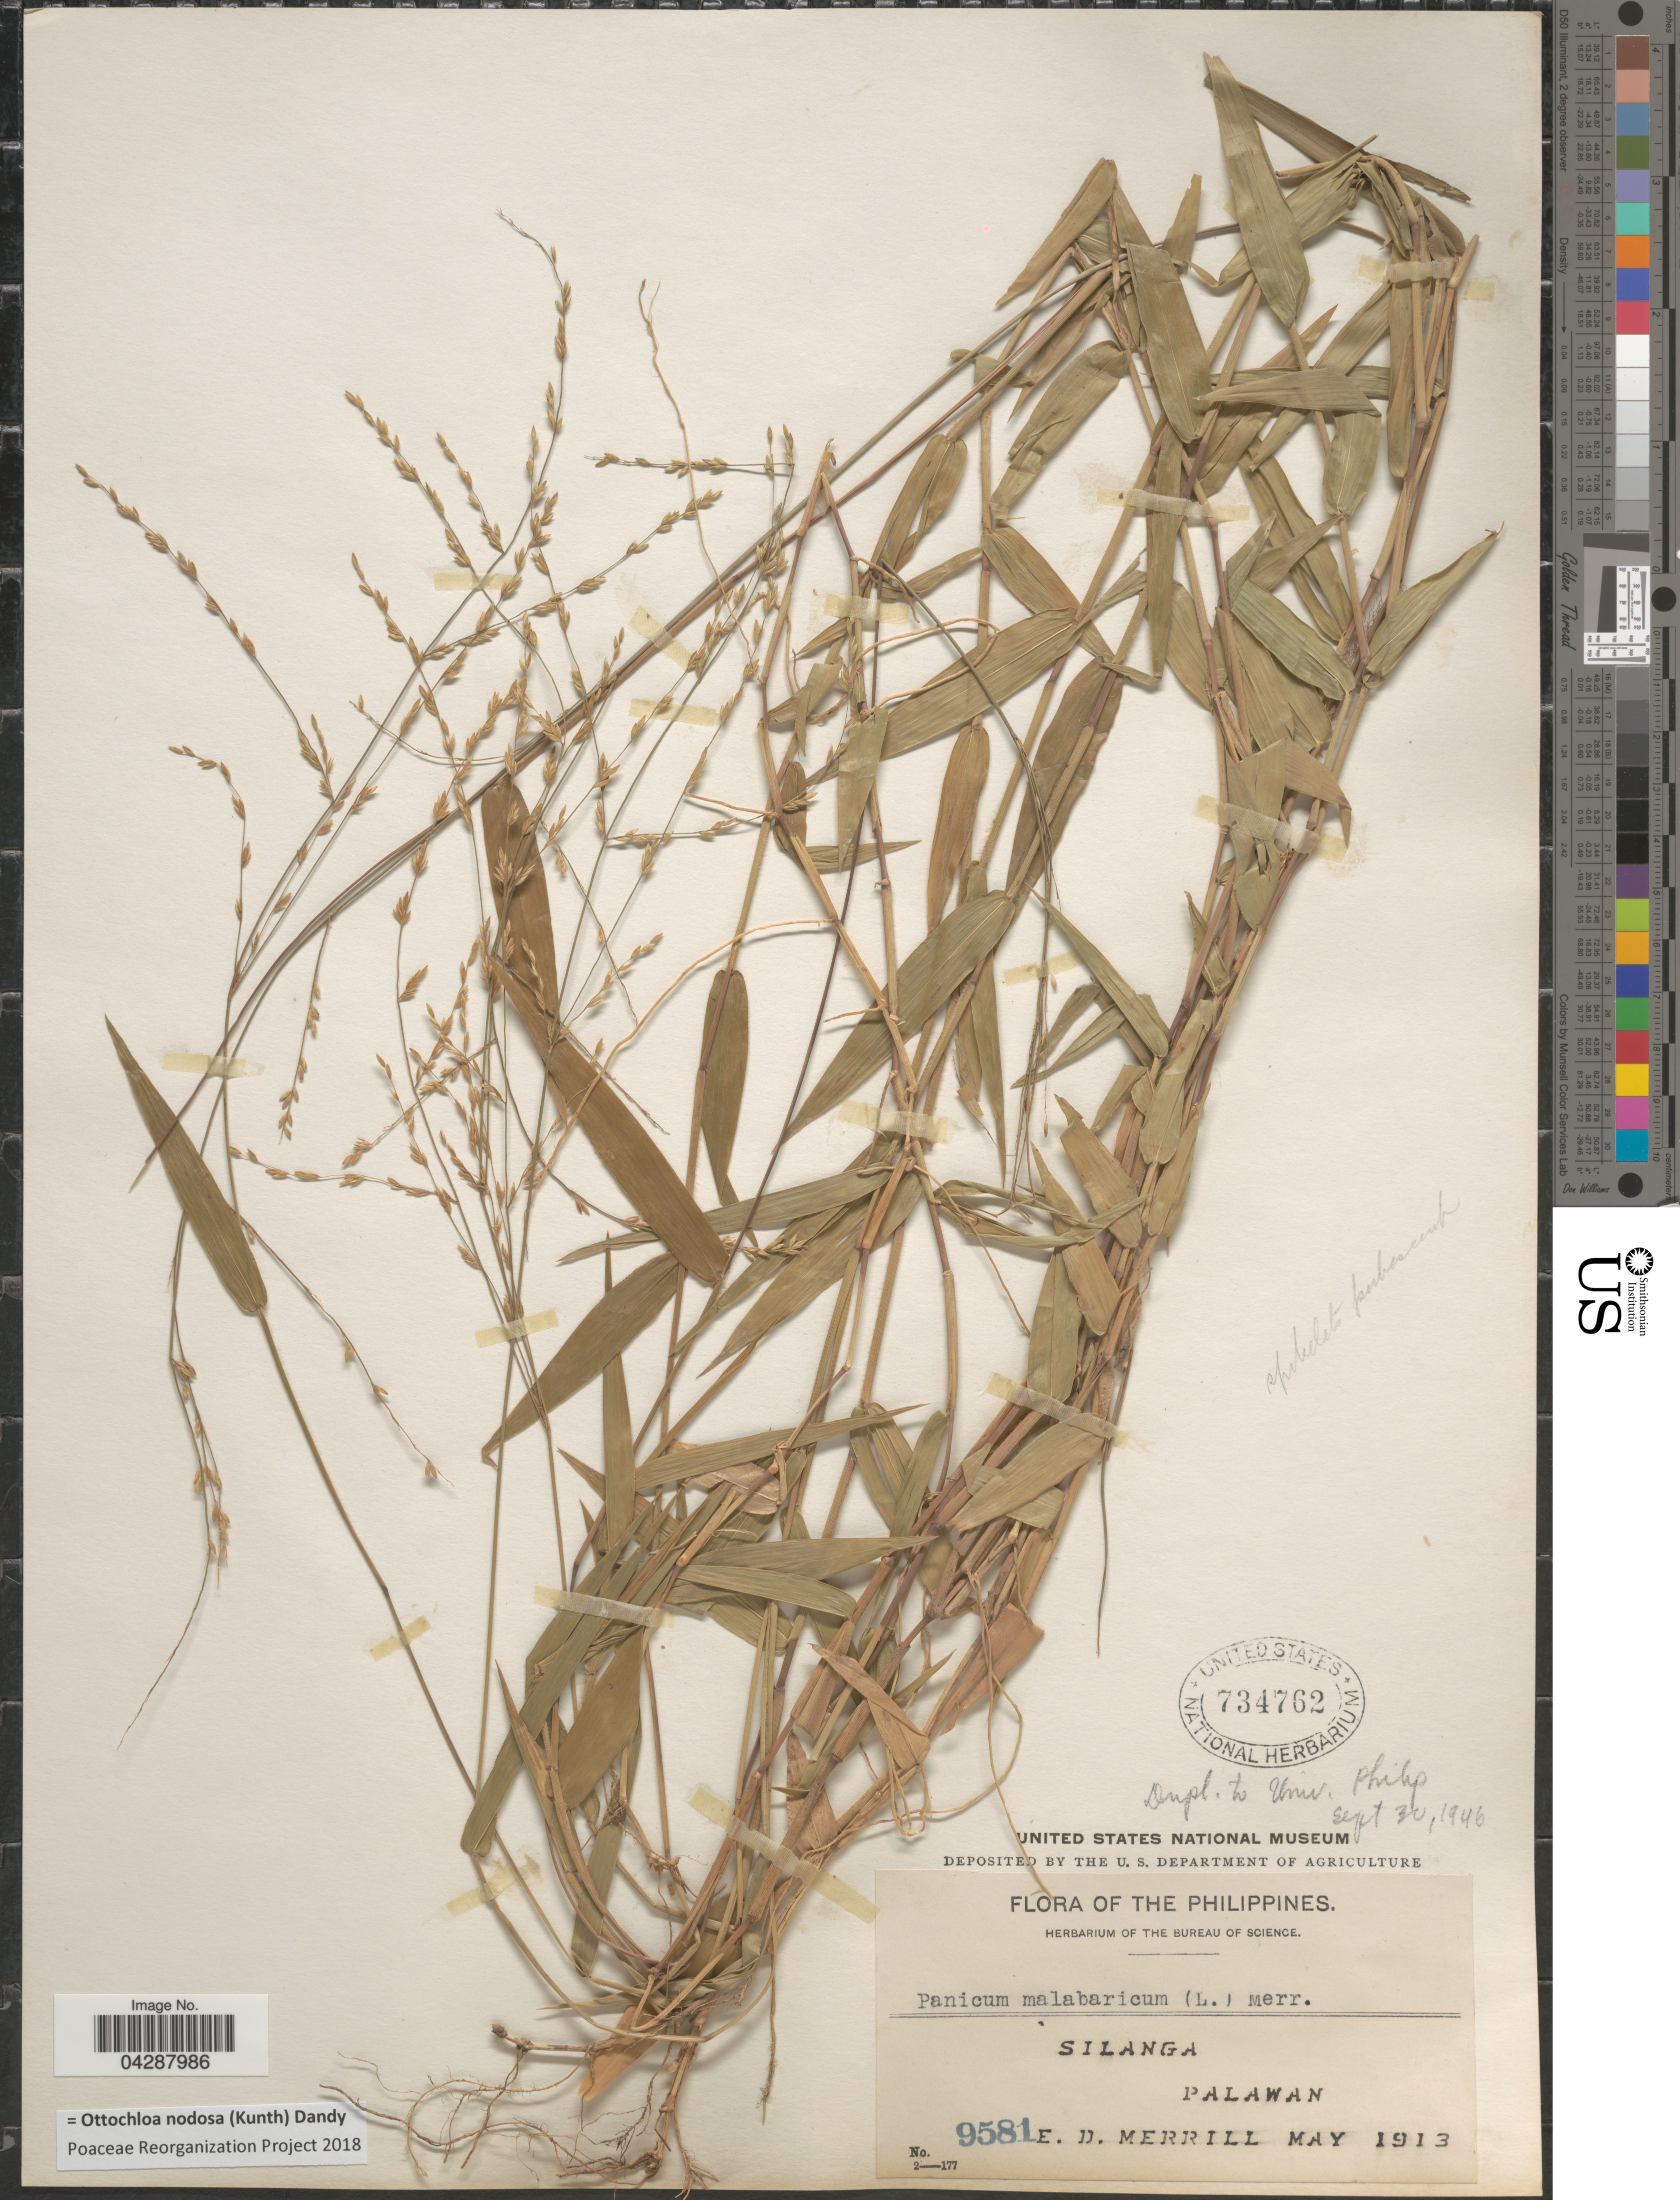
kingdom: Plantae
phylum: Tracheophyta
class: Liliopsida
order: Poales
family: Poaceae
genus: Ottochloa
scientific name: Ottochloa nodosa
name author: (Kunth) Dandy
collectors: E. D. Merrill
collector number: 9581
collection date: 1913-05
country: Philippines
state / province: Mimaropa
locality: Silanga. Palawan.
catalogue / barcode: US 734762